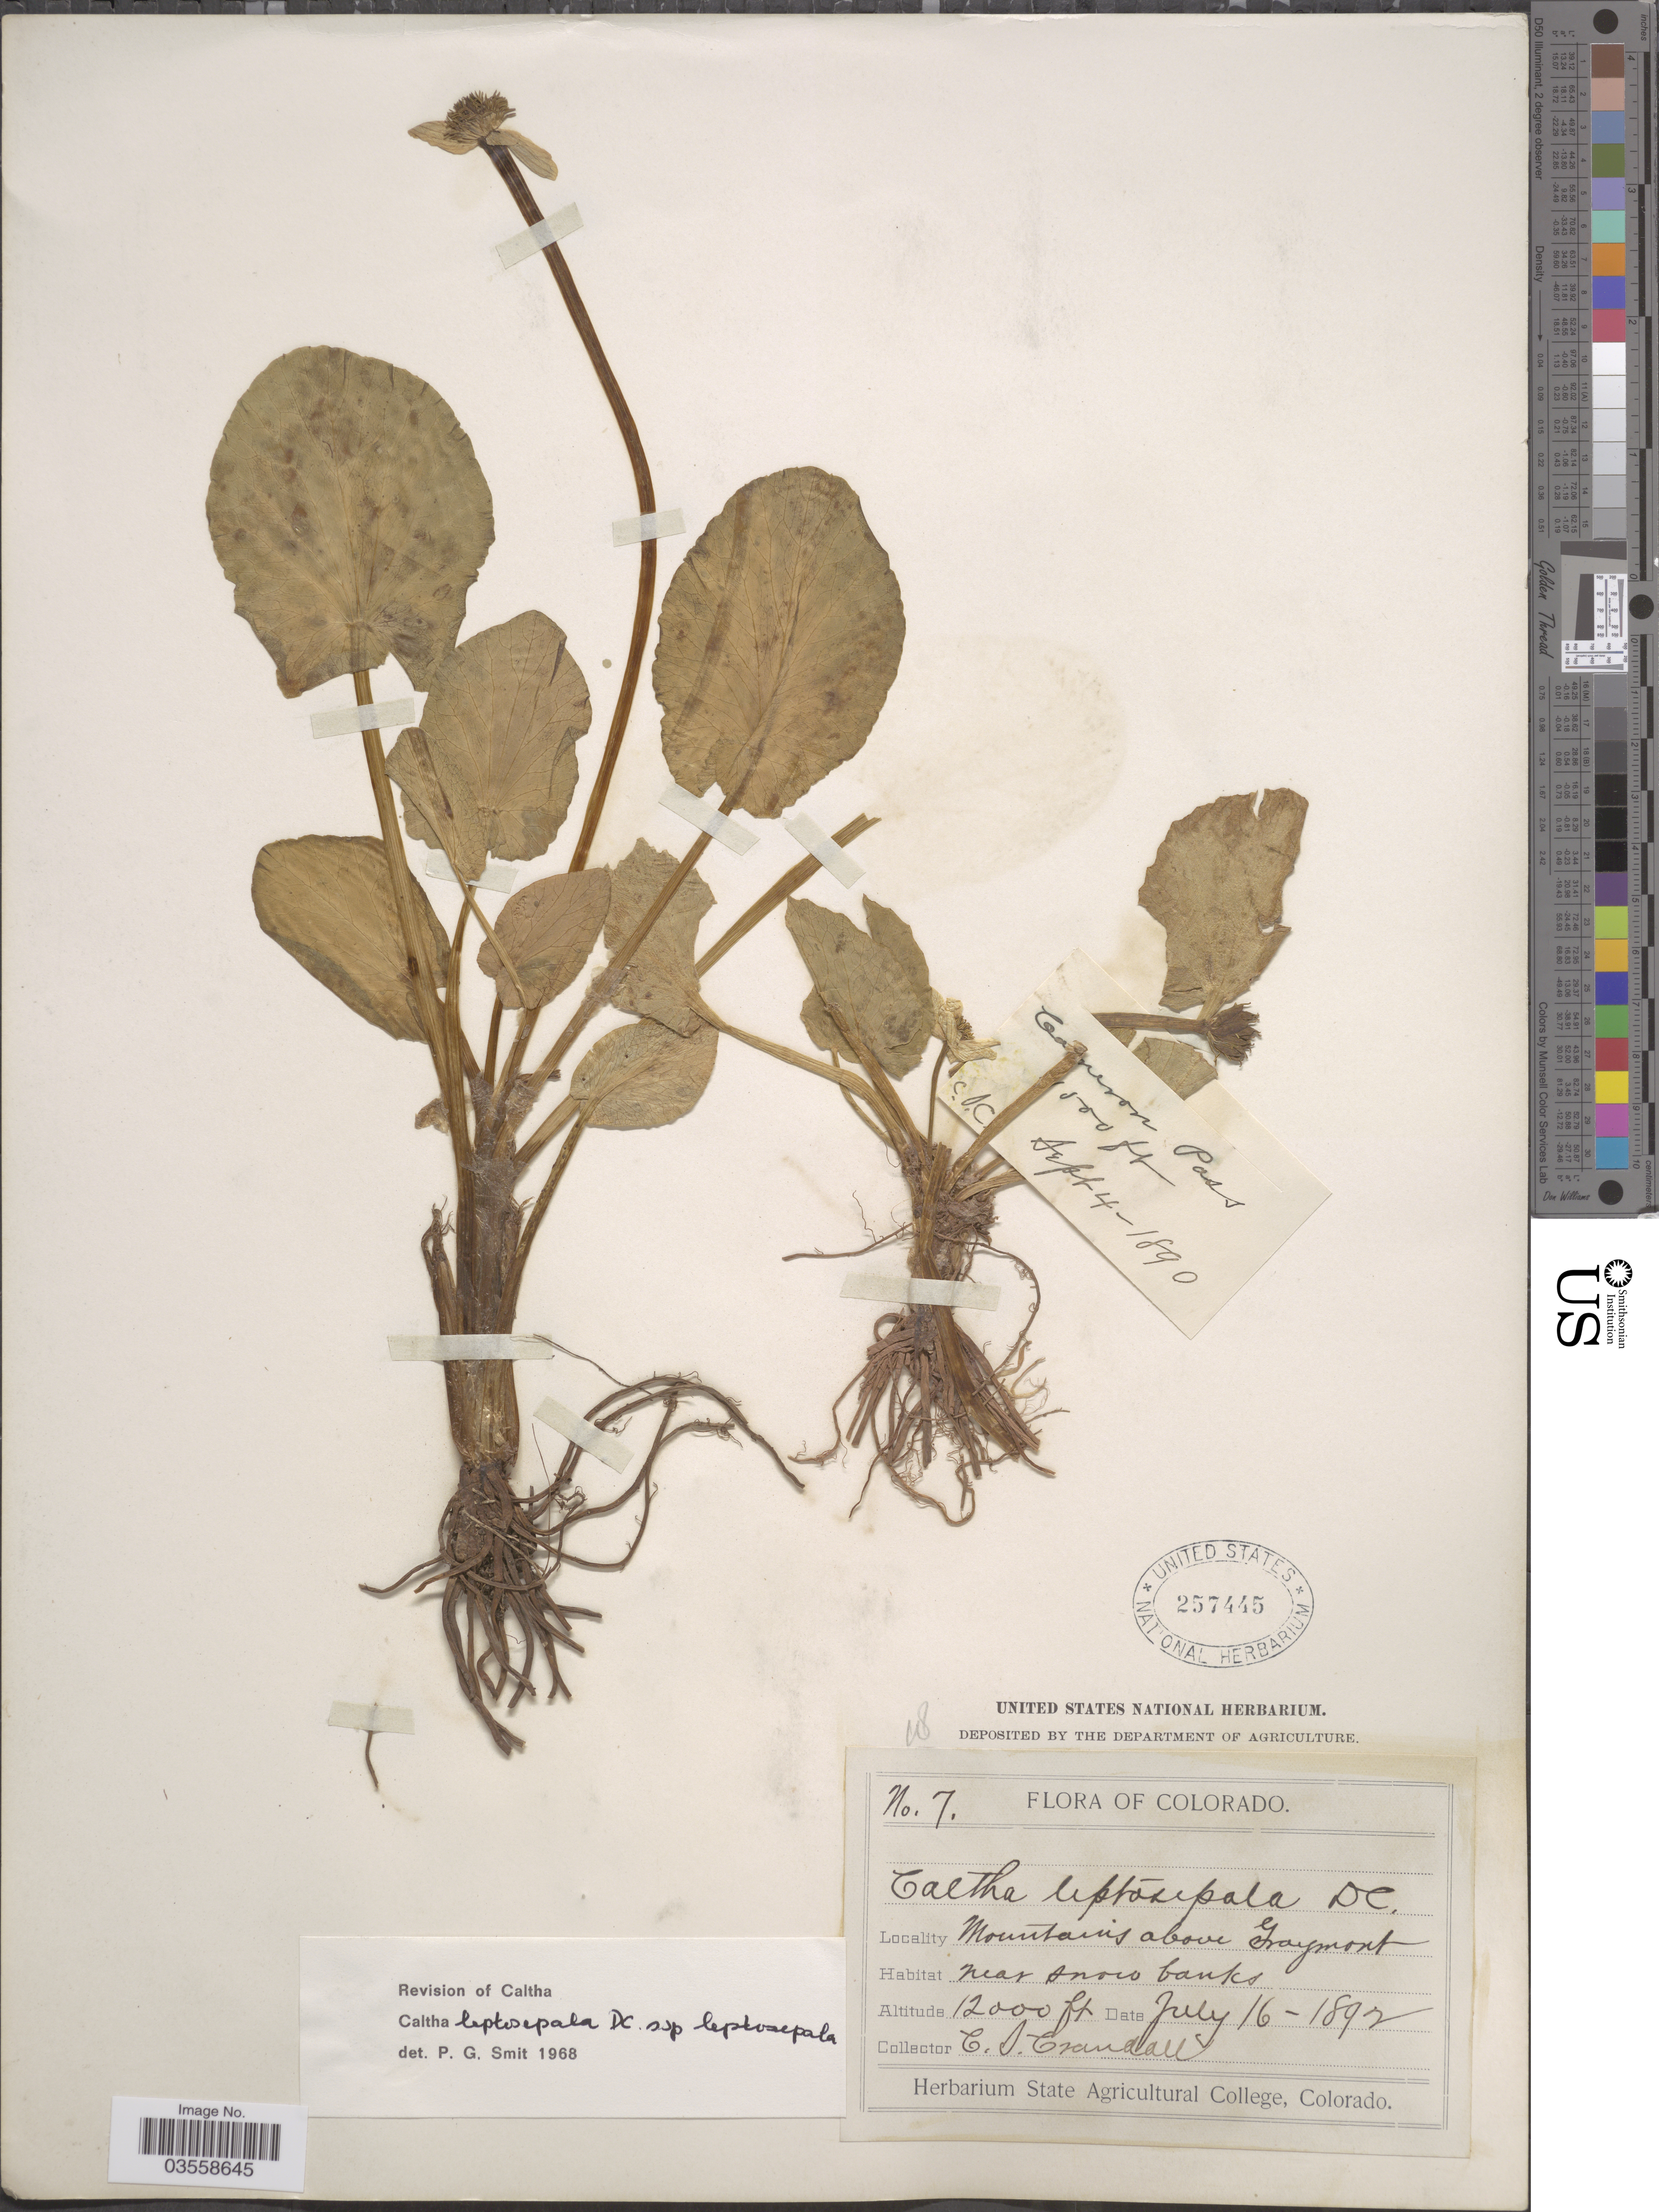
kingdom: Plantae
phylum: Tracheophyta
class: Magnoliopsida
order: Ranunculales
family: Ranunculaceae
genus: Caltha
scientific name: Caltha leptosepala subsp. leptosepala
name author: DC.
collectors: C. Crandall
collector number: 7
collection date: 1892-07-16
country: United States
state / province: Colorado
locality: Mountains above Graymont. Near snow banks.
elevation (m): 3658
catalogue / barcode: US 257445